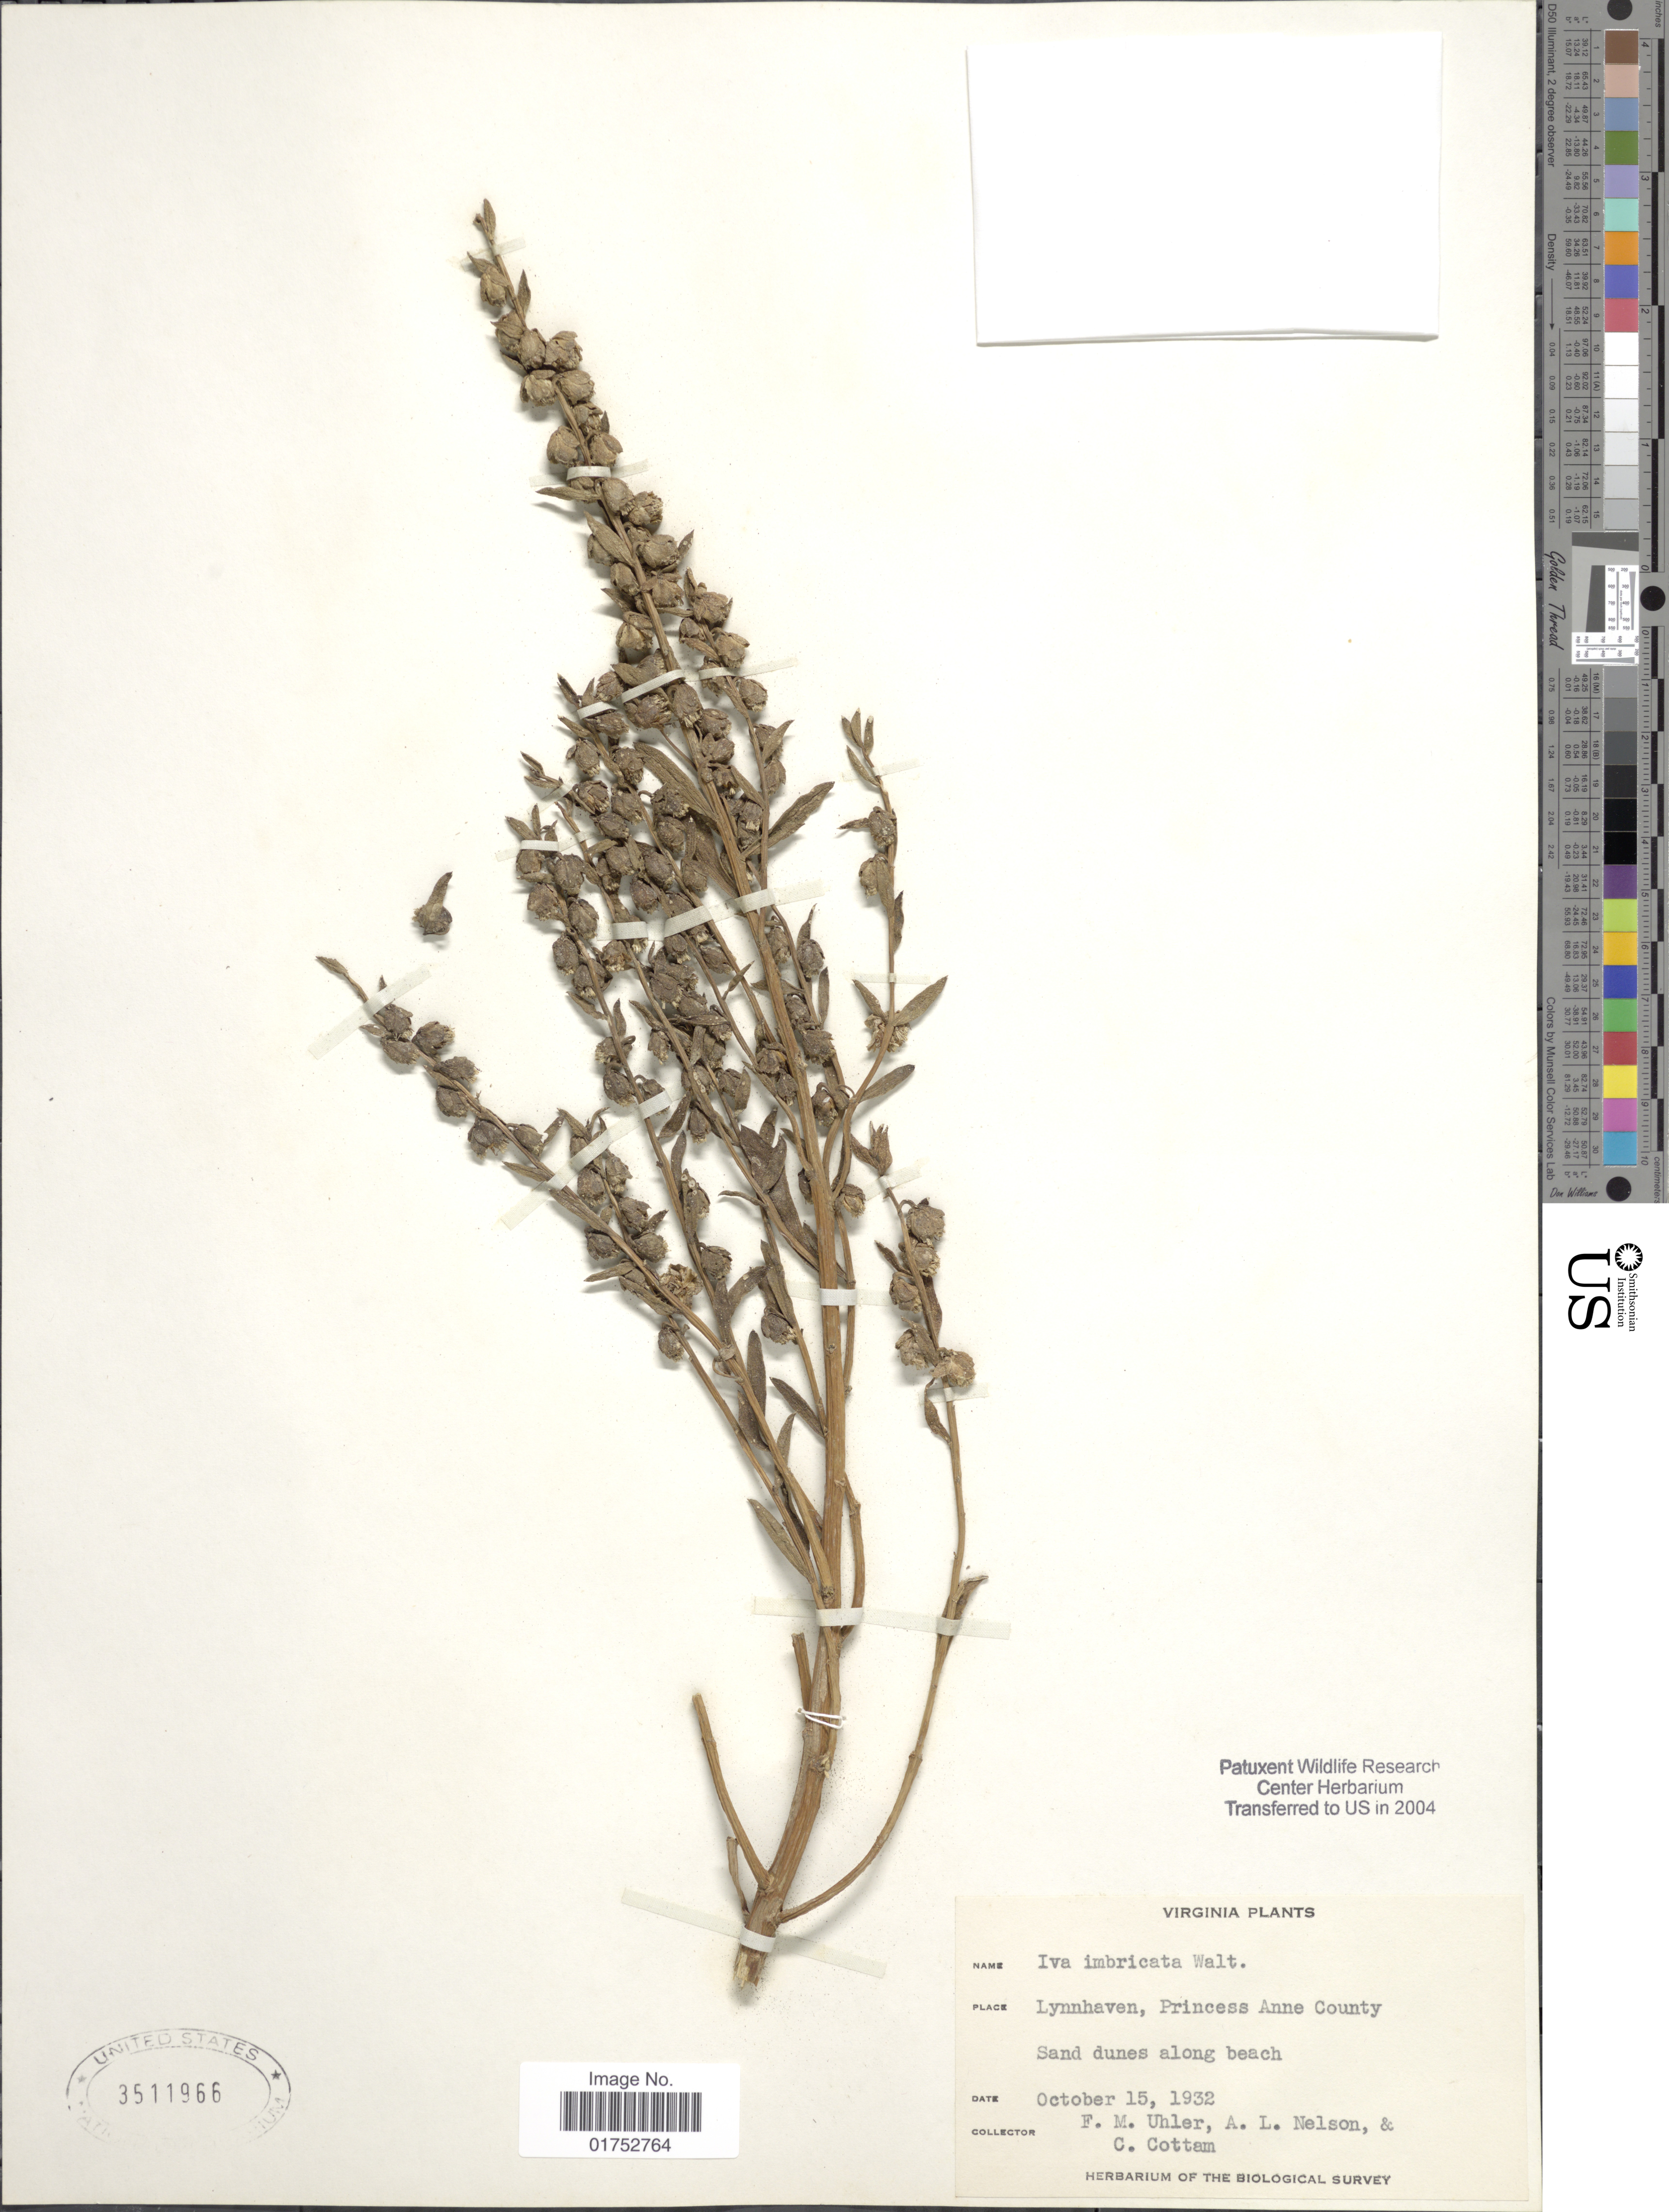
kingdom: Plantae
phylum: Tracheophyta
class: Magnoliopsida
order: Asterales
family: Asteraceae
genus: Iva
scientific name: Iva imbricata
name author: Walter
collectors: F. M. Uhler, A. L. Nelson & C. Cottam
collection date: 1932-10-15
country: United States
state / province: Virginia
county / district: City of Virginia Beach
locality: Lynnhaven, Princess Anne County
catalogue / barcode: US 3511966